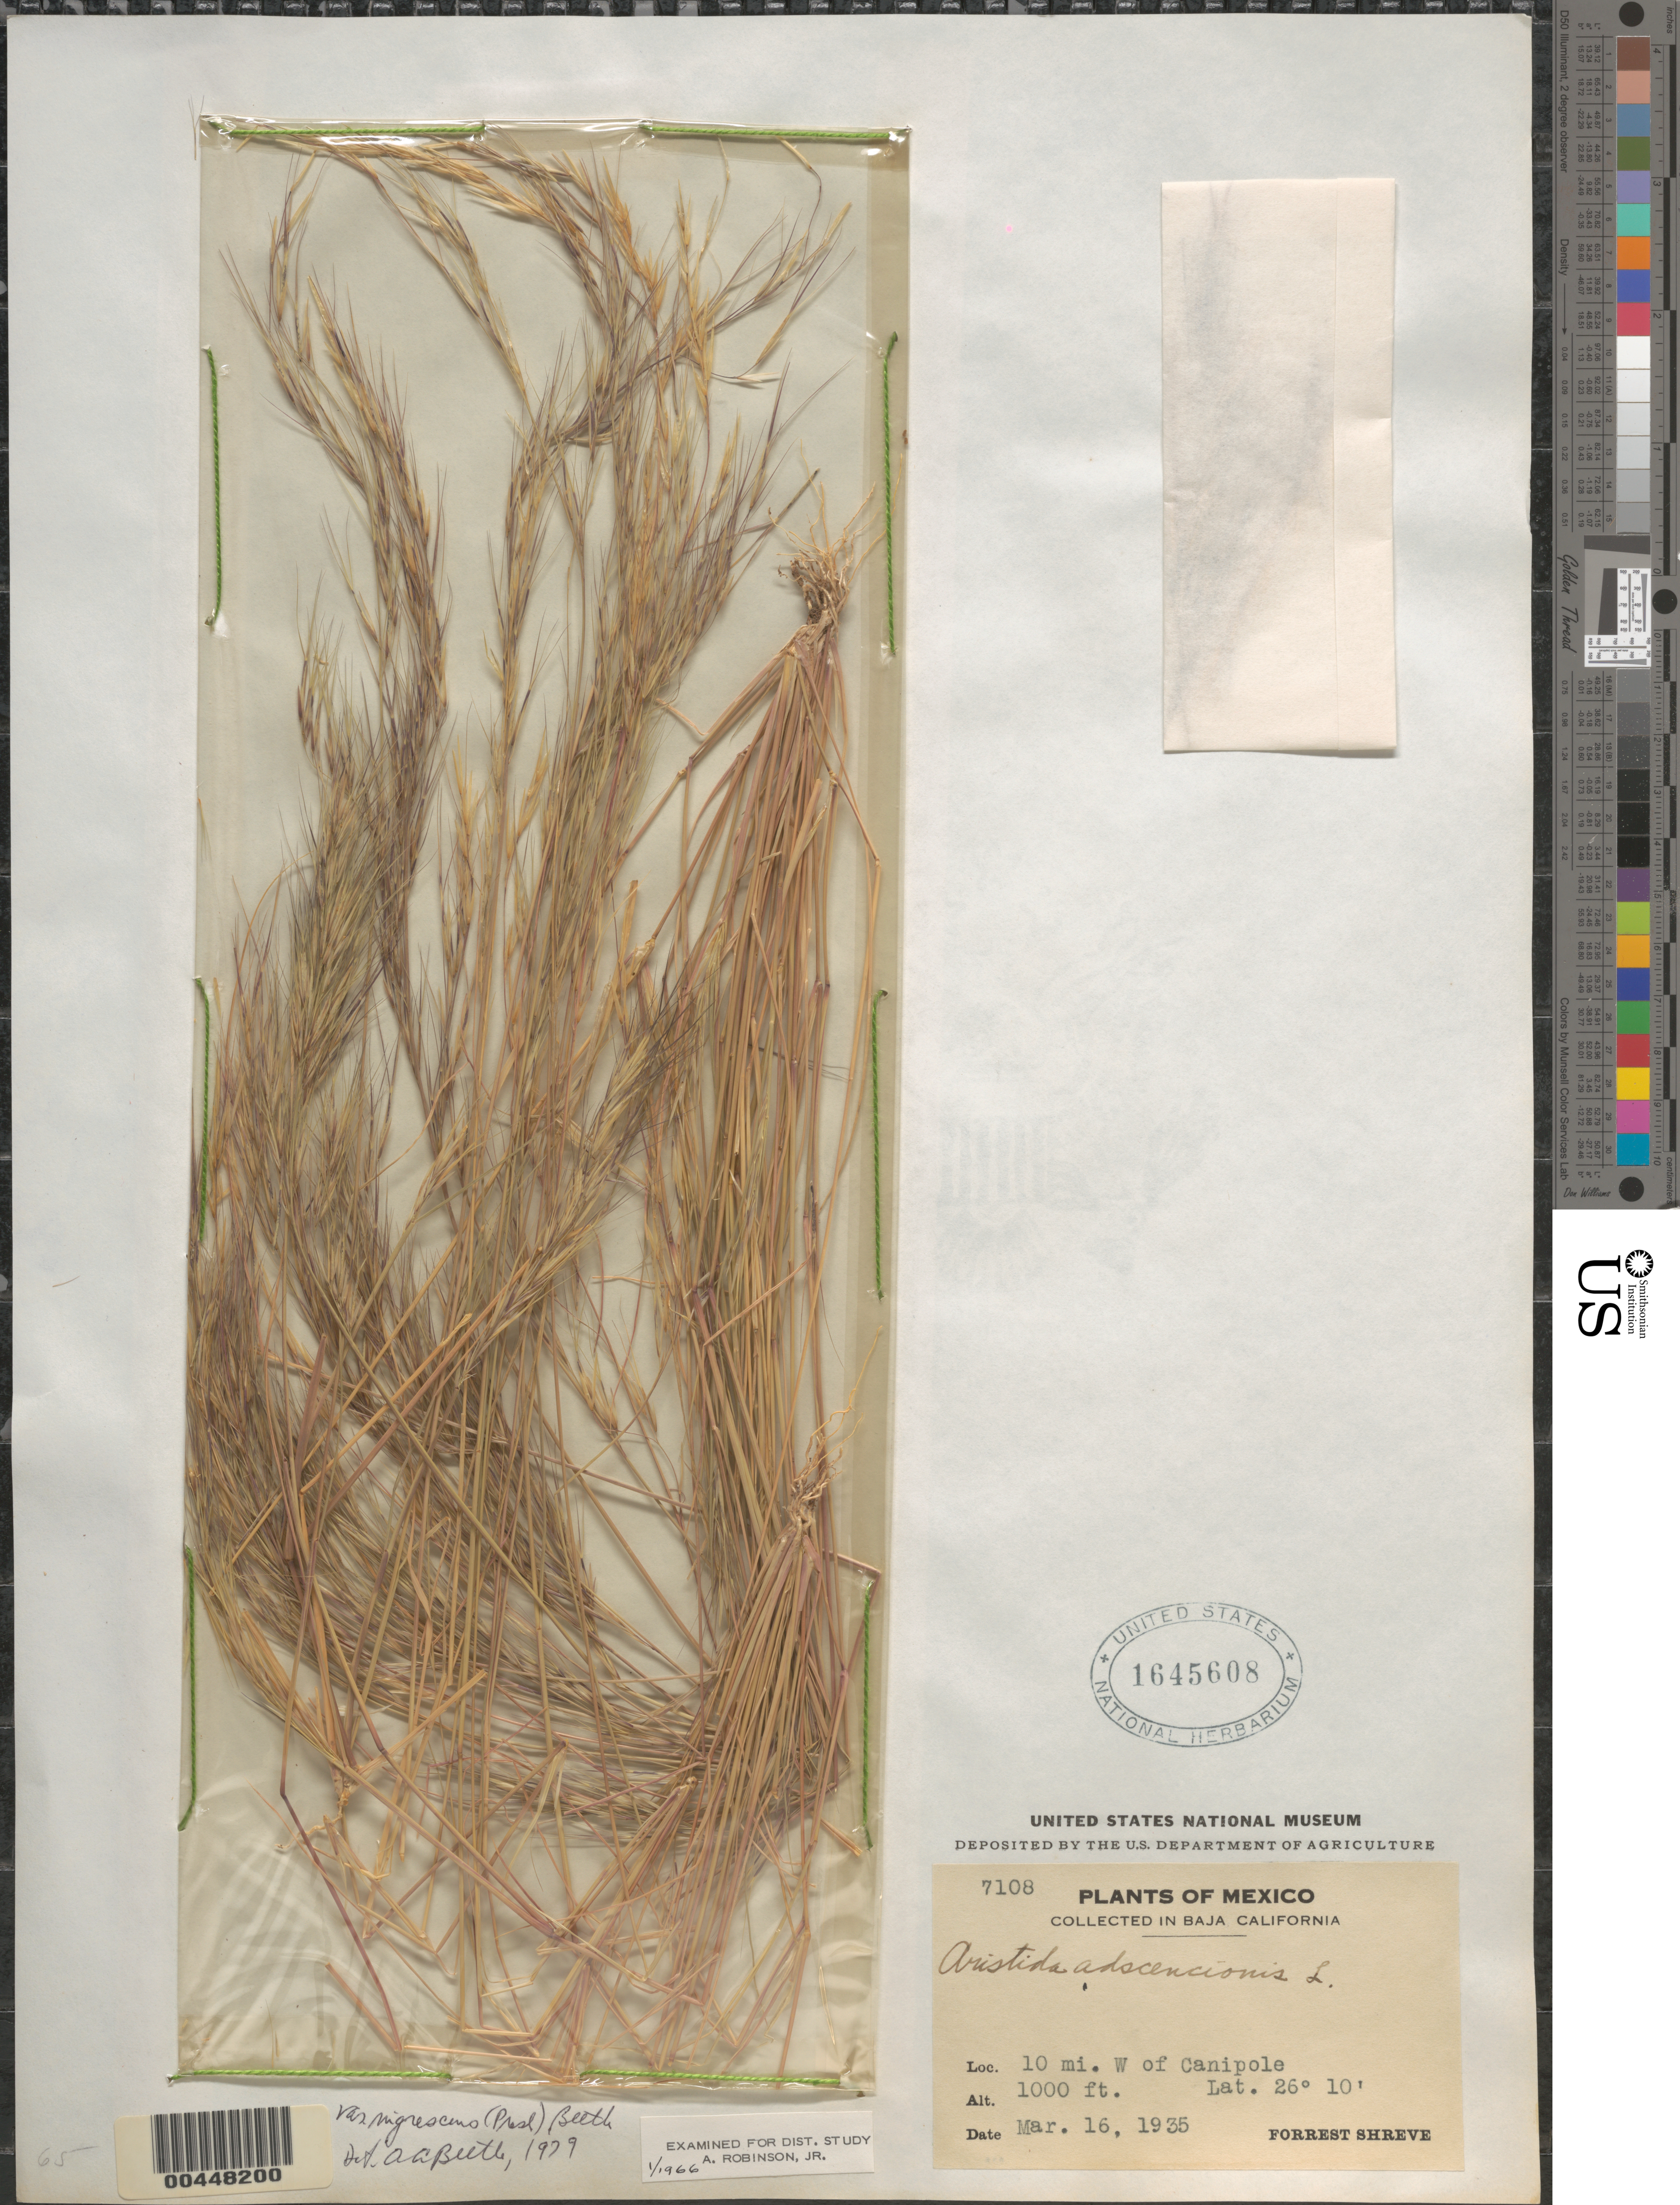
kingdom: Plantae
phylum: Tracheophyta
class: Liliopsida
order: Poales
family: Poaceae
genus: Aristida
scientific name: Aristida adscensionis var. nigrescens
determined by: Beetle, O. A.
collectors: F. Shreve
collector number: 7108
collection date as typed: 16 Mar 1935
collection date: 1935-03-16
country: Mexico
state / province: Baja California Sur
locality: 10 mi W of Canipole (lat/long recorded as: lat=26:10:0:N long=:::W)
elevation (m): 305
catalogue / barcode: US 1645608